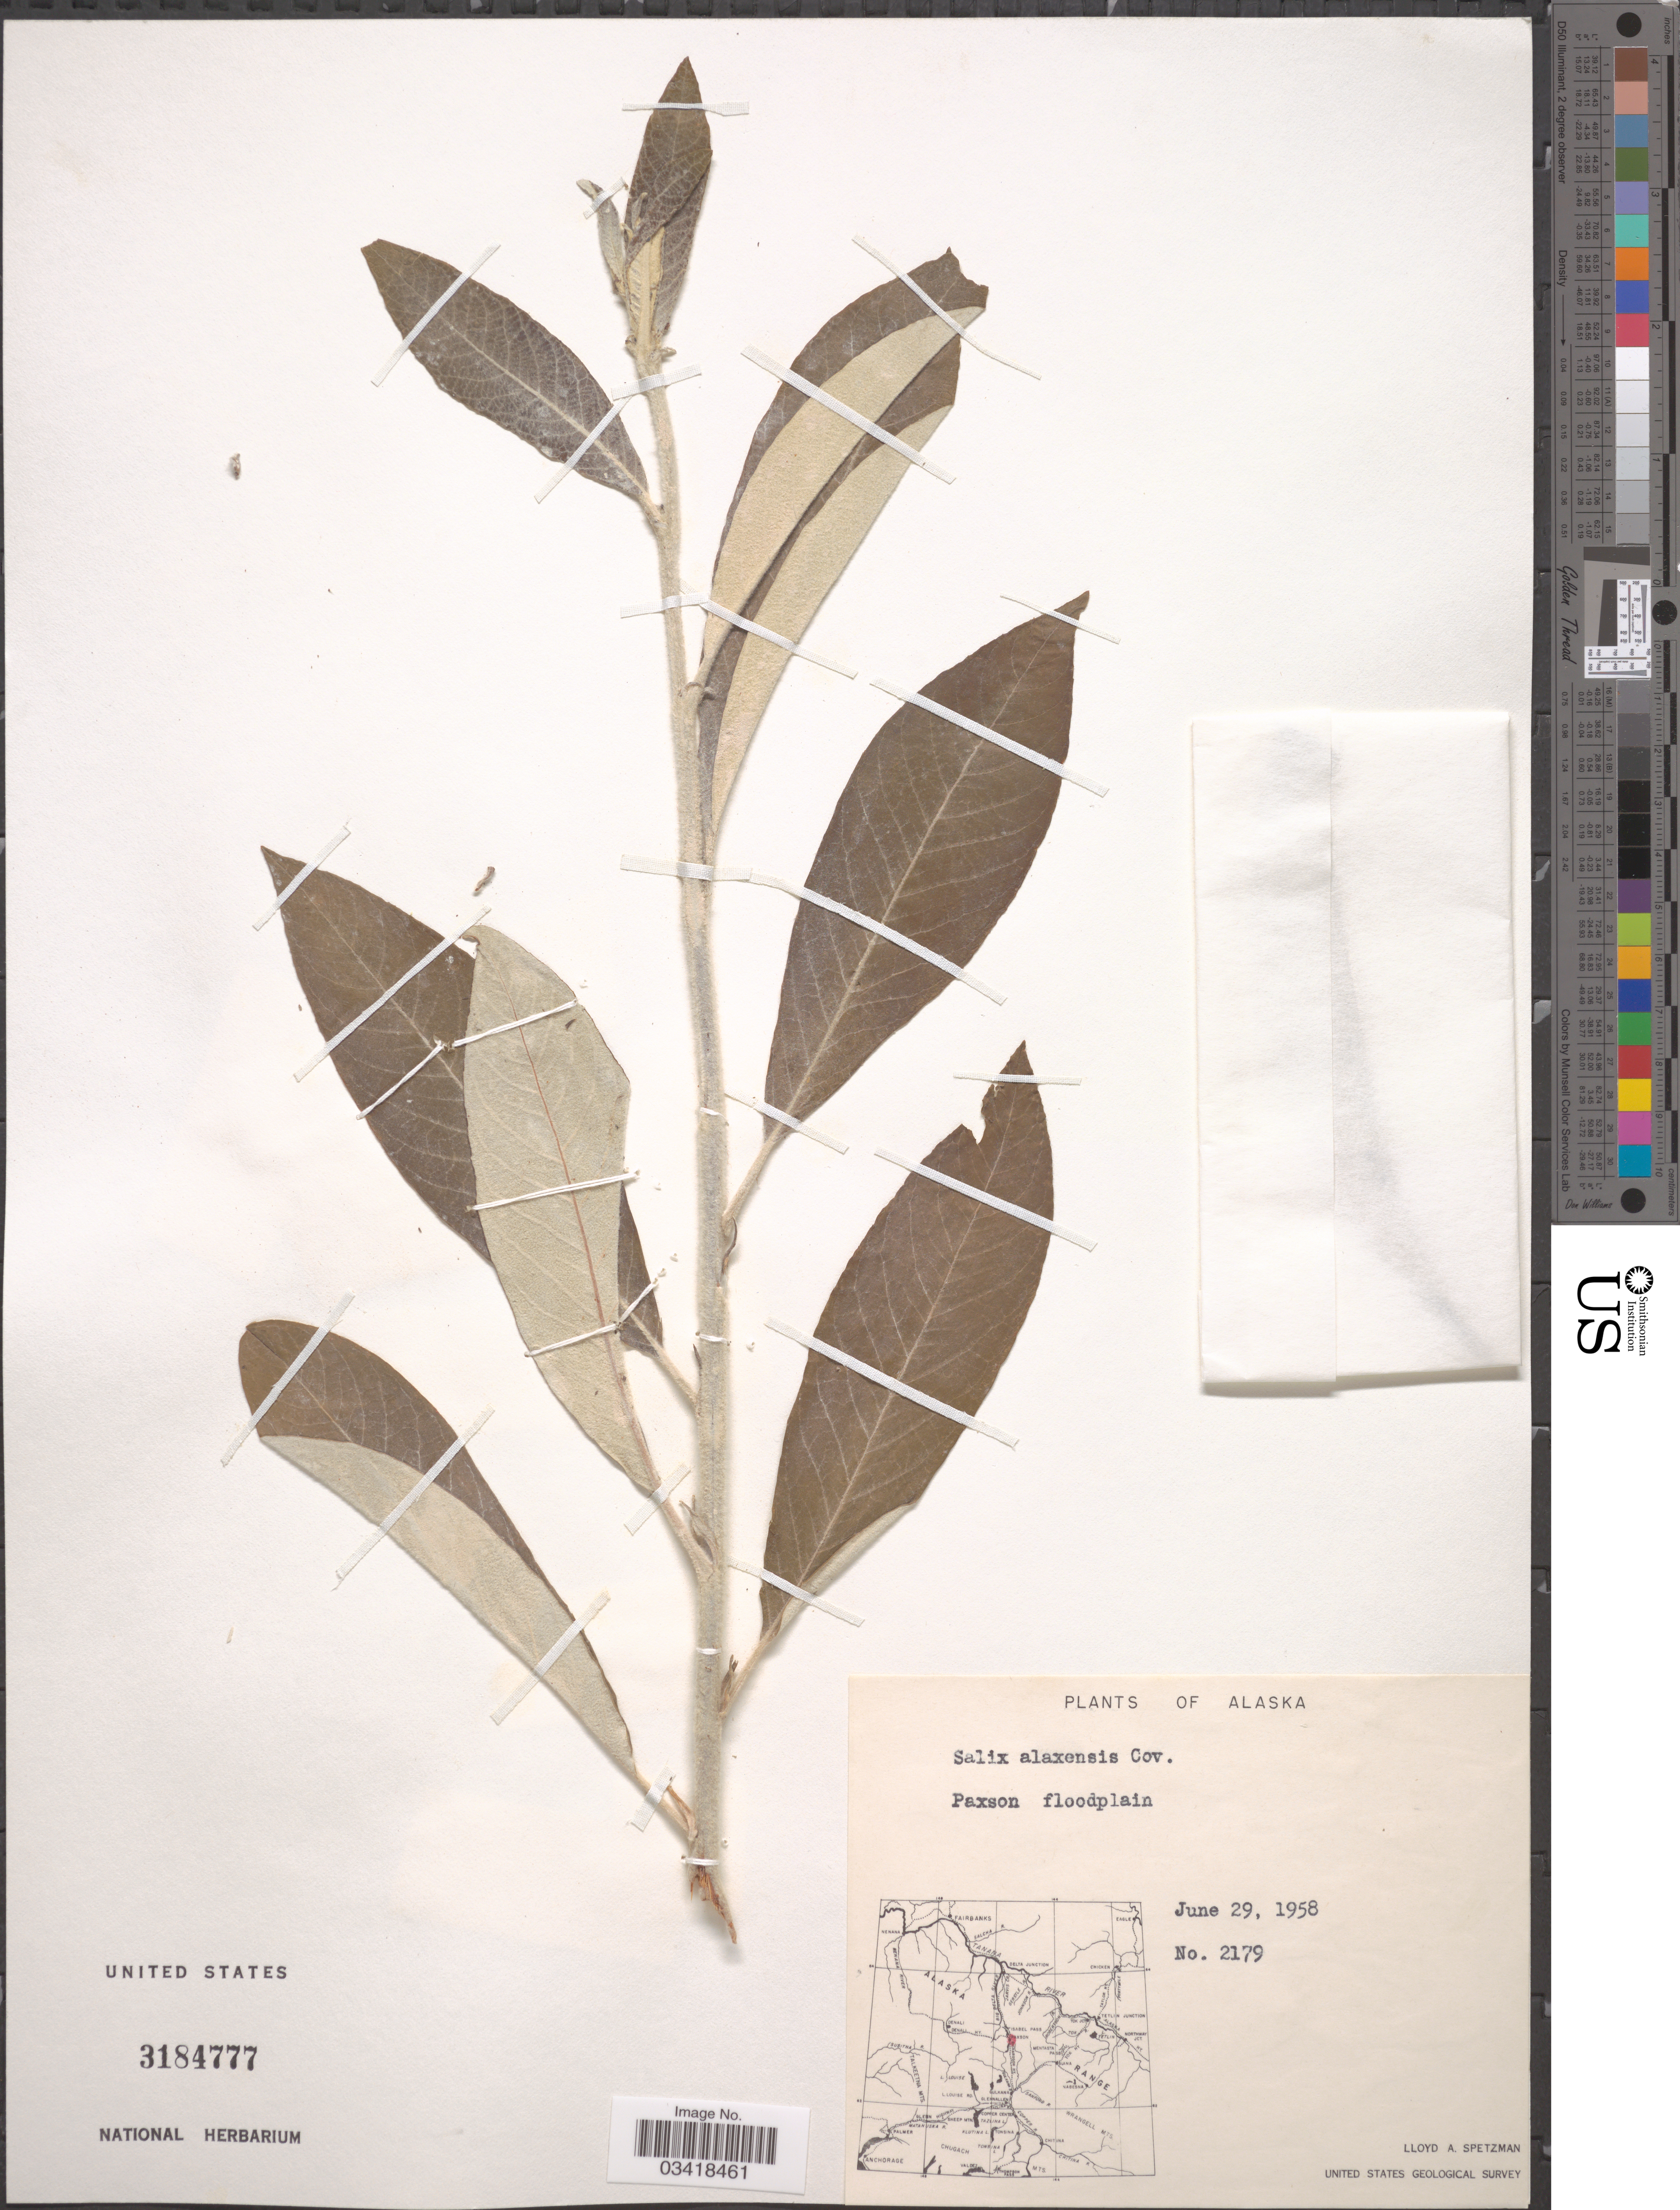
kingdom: Plantae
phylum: Tracheophyta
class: Magnoliopsida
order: Malpighiales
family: Salicaceae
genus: Salix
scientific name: Salix alaxensis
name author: (Andersson) Coville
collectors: L. Spetzman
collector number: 2179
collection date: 1958-06-29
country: United States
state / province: Alaska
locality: Paxson floodplain.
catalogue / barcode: US 3184777